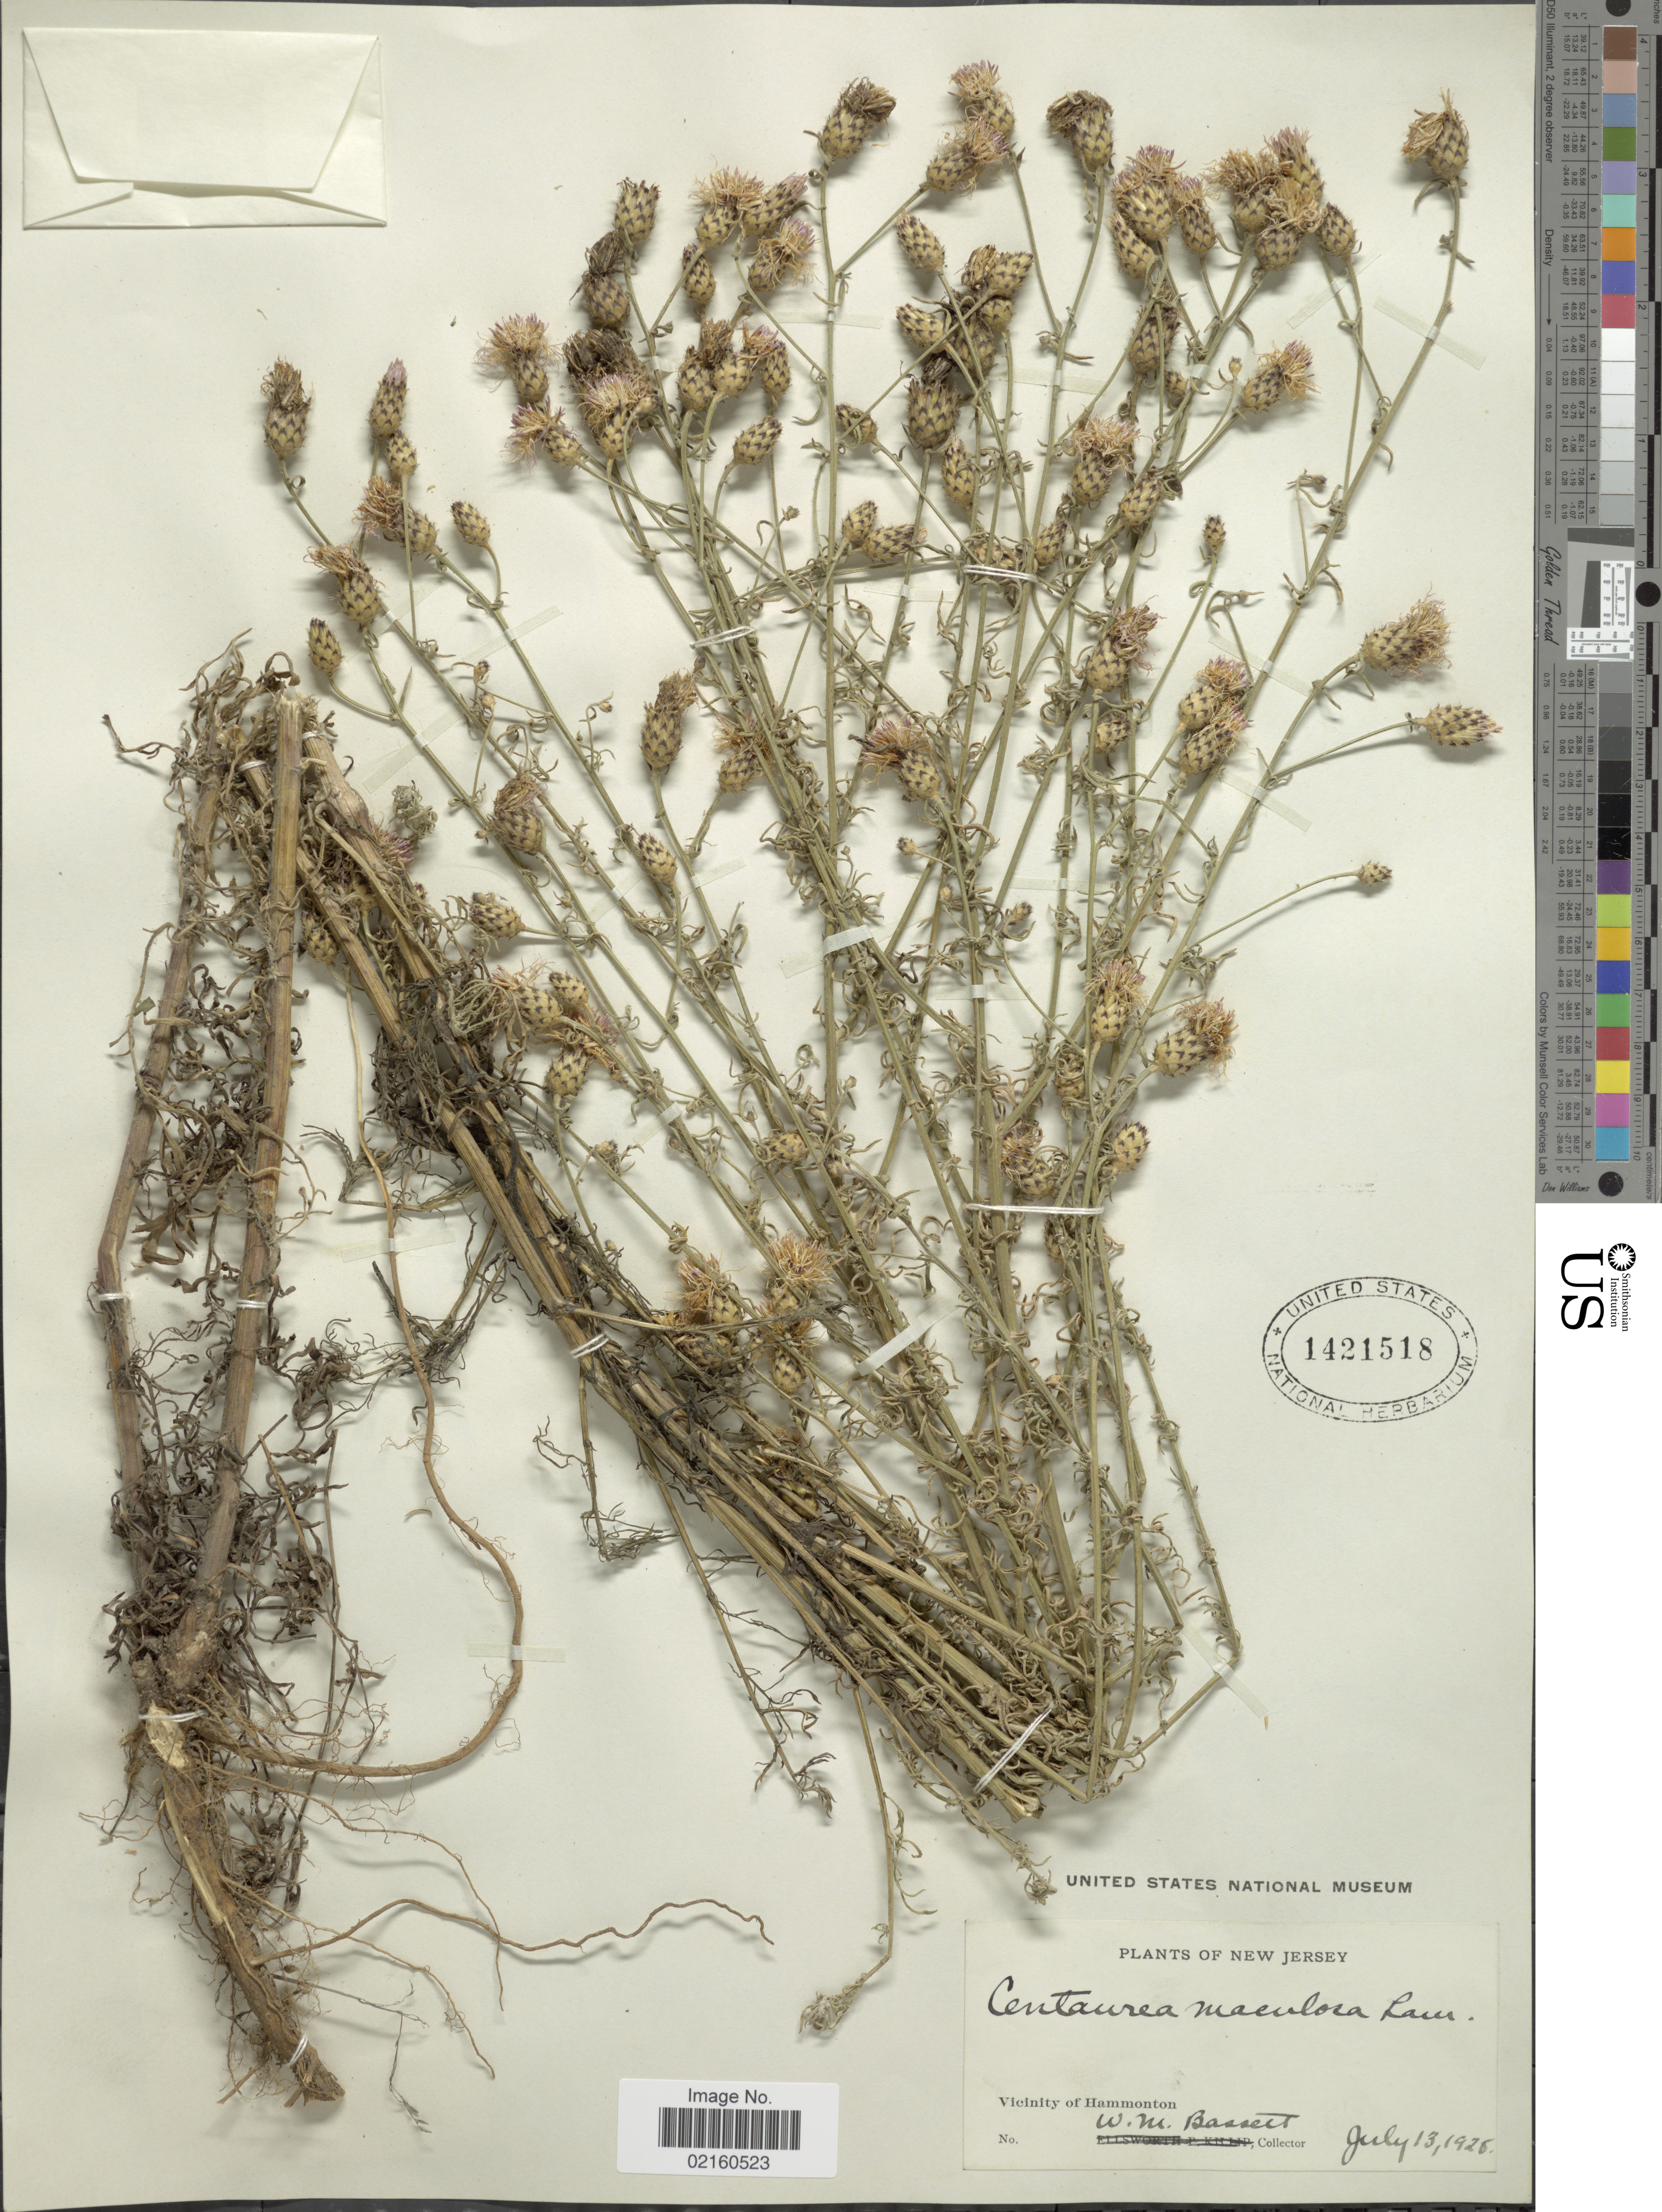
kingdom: Plantae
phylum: Tracheophyta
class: Magnoliopsida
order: Asterales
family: Asteraceae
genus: Centaurea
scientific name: Centaurea stoebe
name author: L.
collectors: W. Bassett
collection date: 1928-07-13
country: United States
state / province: New Jersey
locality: Vicinity of Hammonton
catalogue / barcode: US 1421518